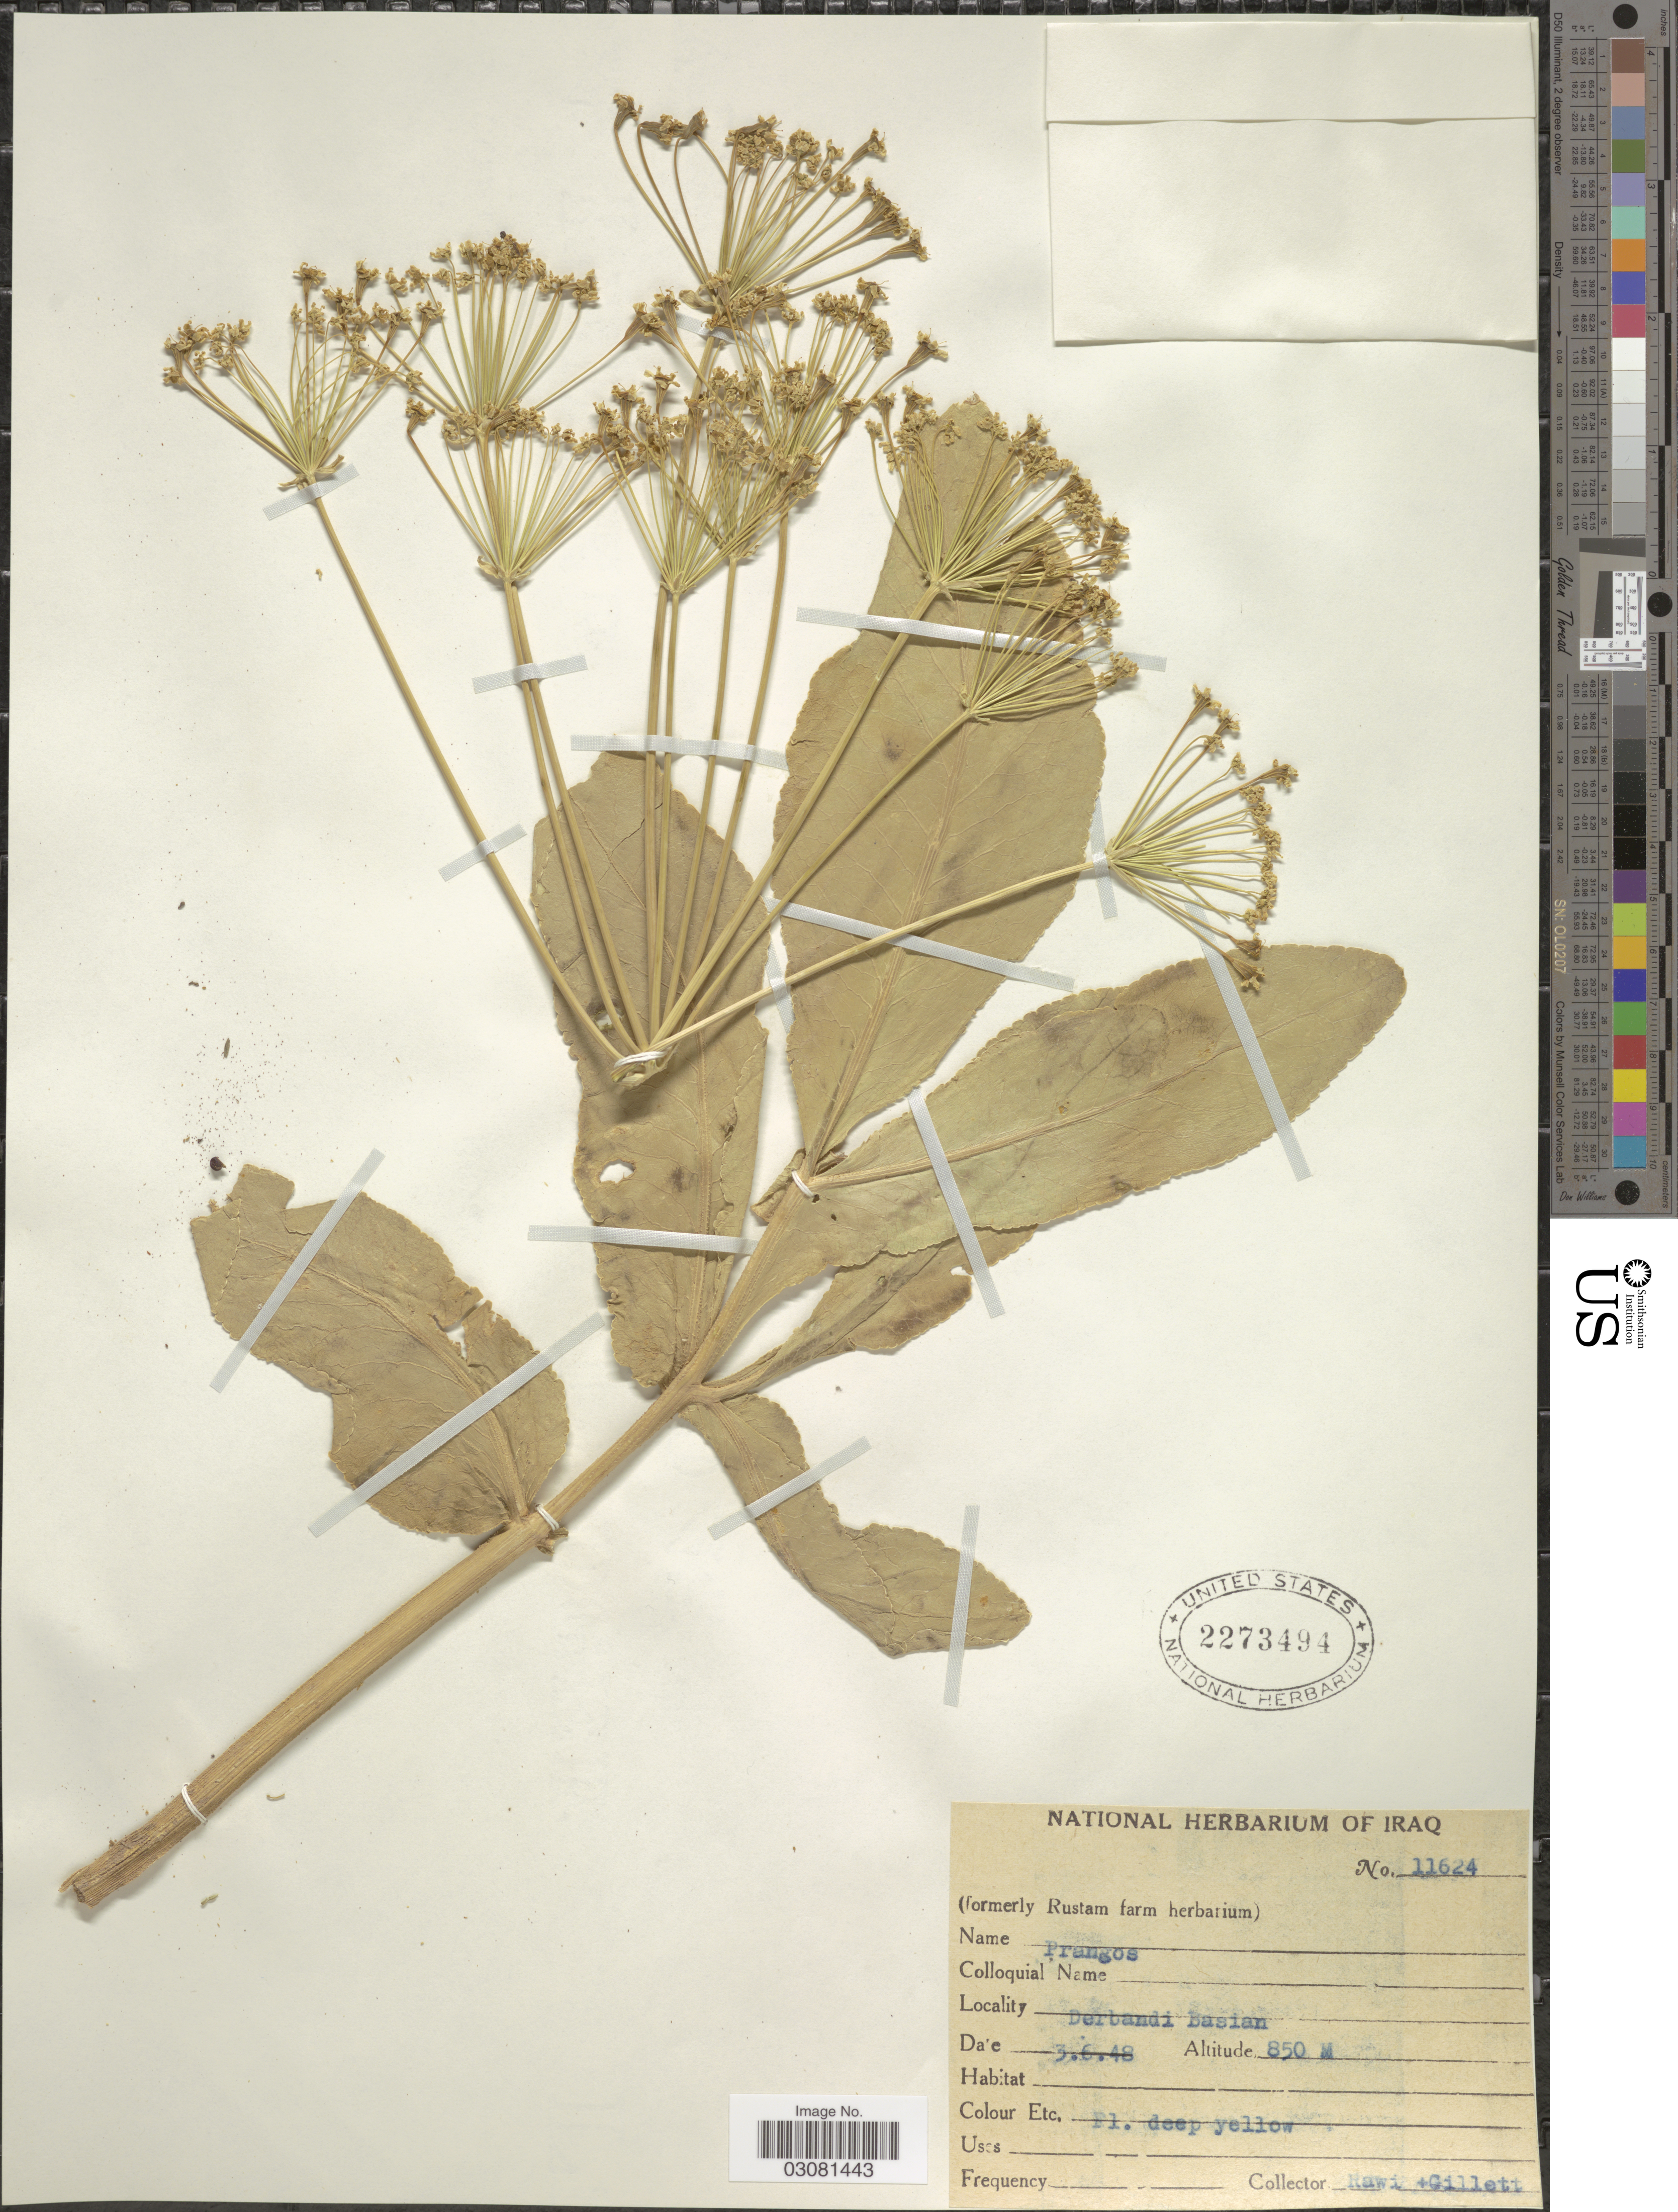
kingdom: Plantae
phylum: Tracheophyta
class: Magnoliopsida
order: Apiales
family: Apiaceae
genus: Prangos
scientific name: Prangos sp.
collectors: -. Rawi & Gillett, --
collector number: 11624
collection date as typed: Transcribed d/m/y: 3/6/48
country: Iraq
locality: Derbandi Basian.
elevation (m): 850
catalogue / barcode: US 2273494